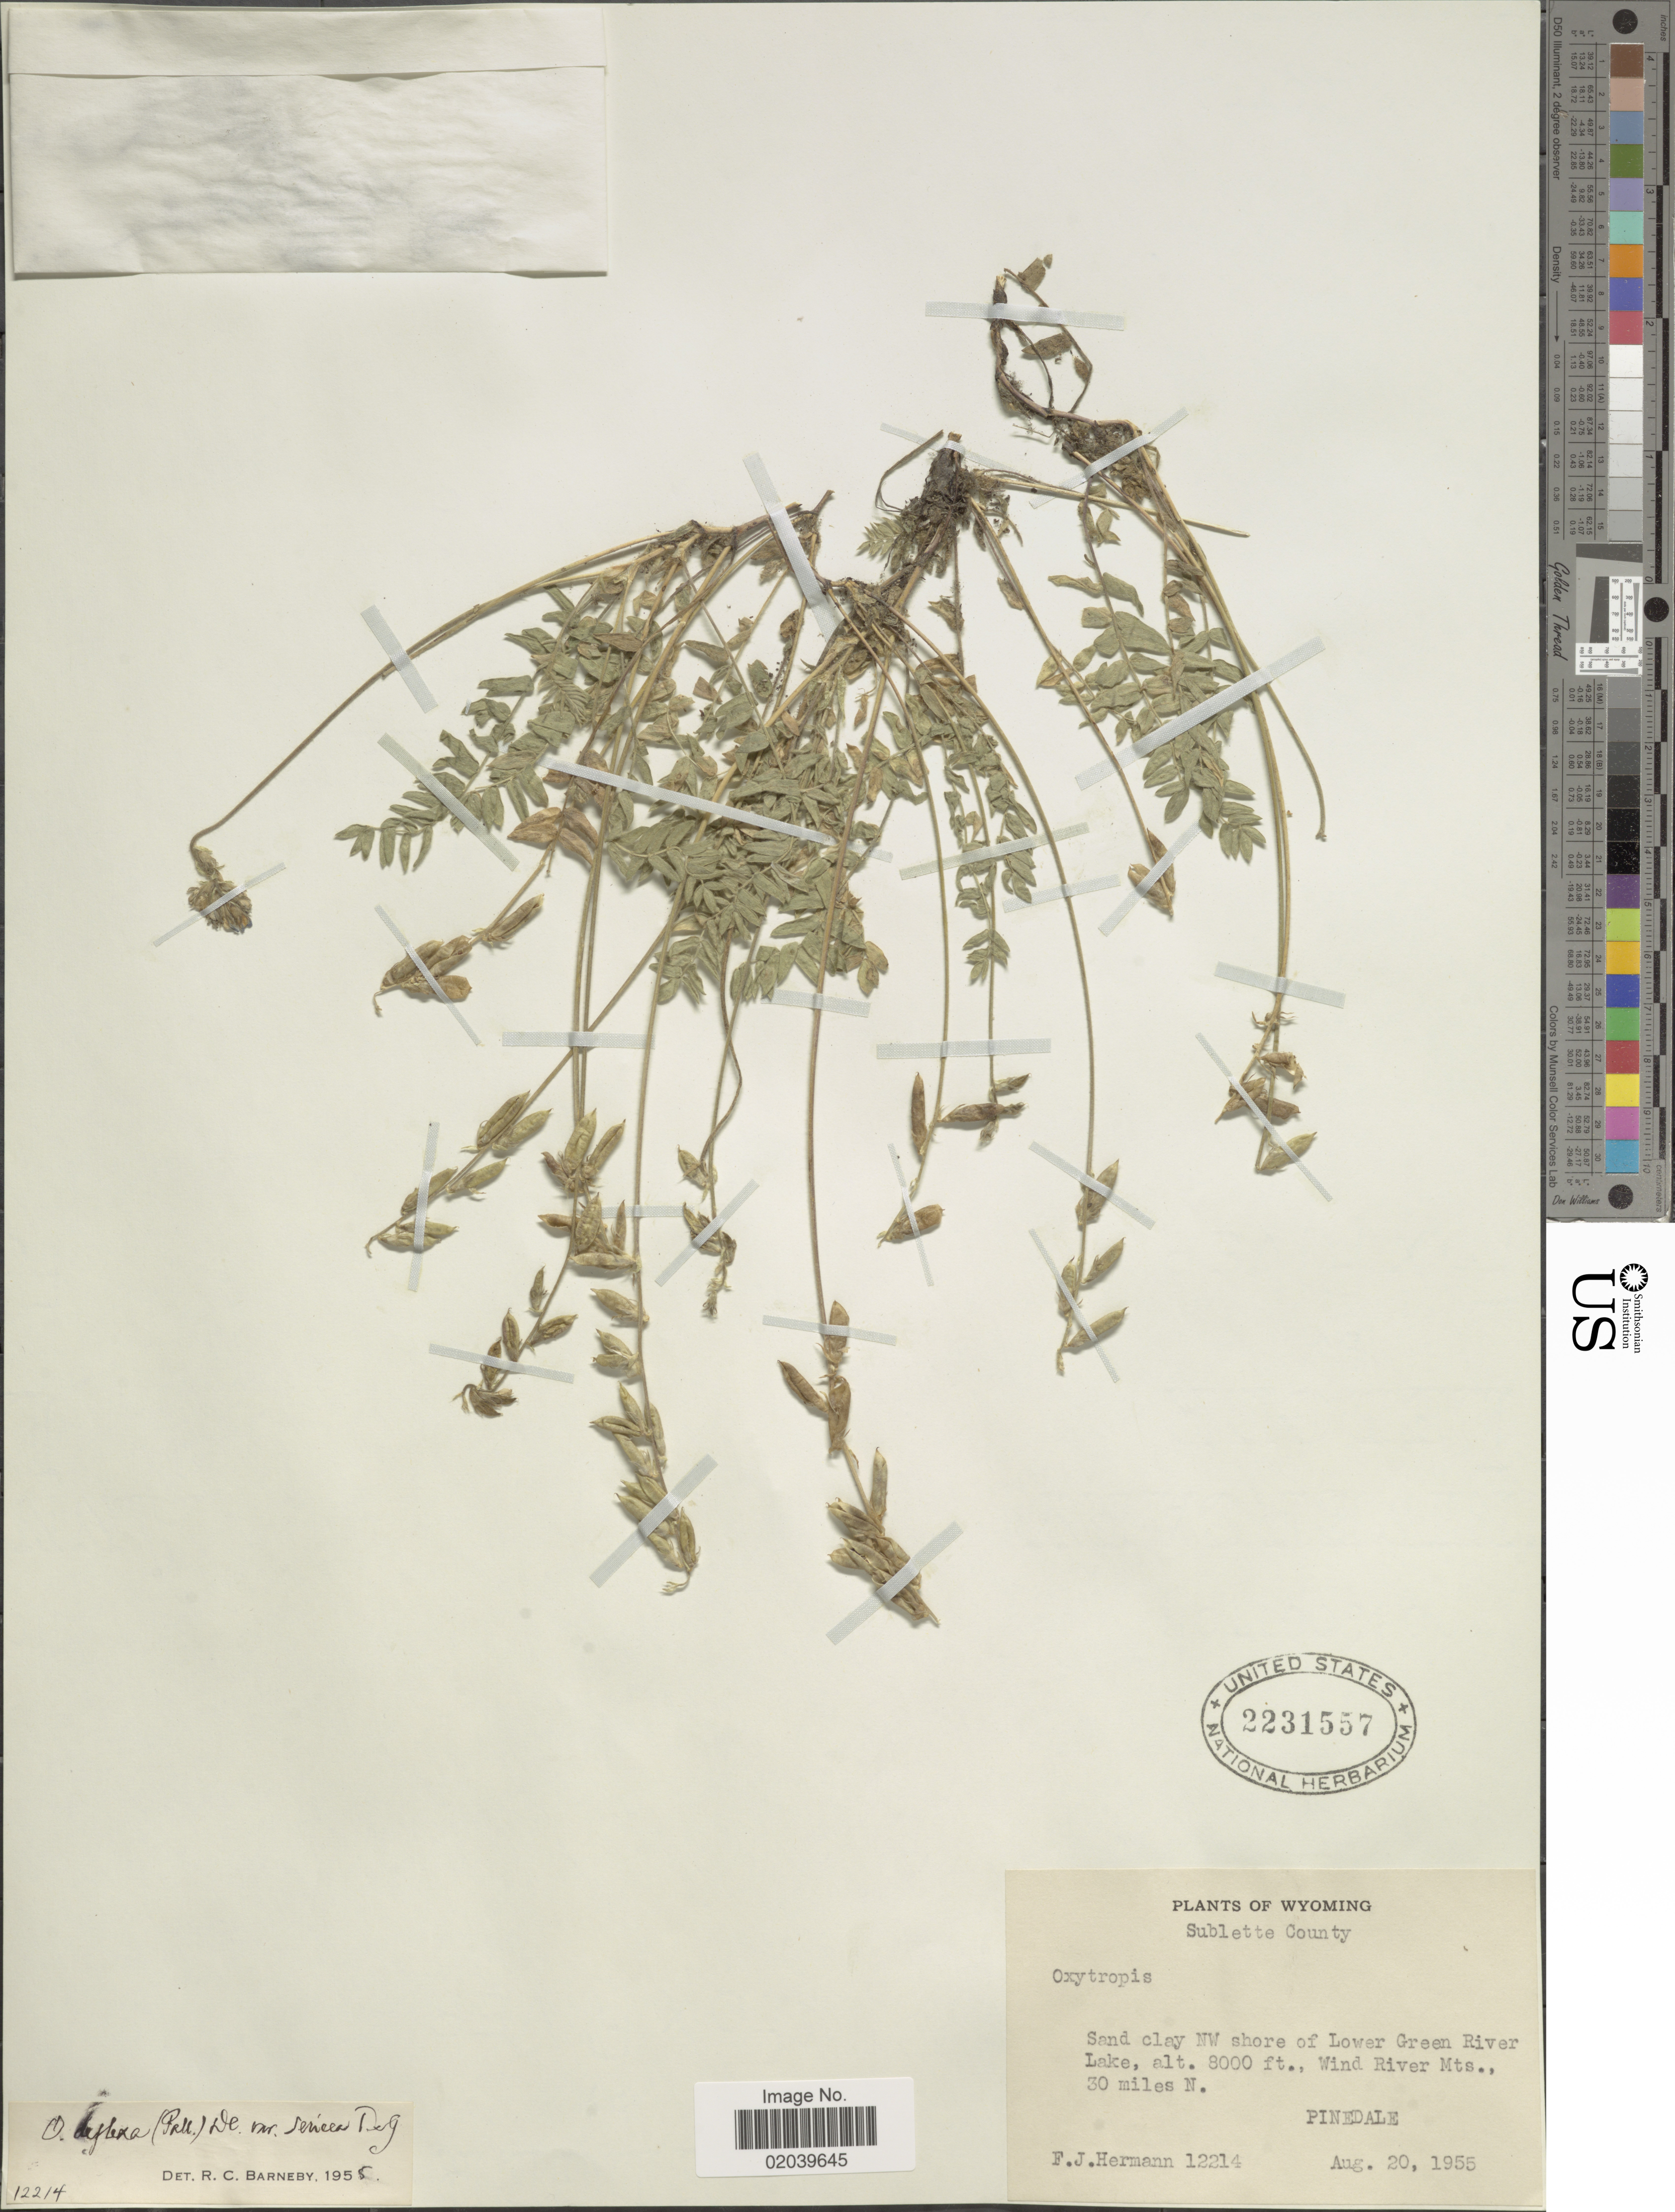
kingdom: Plantae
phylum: Tracheophyta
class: Magnoliopsida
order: Fabales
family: Fabaceae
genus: Oxytropis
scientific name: Oxytropis deflexa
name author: (Pall.) DC.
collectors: F. J. Hermann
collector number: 12214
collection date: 1955-08-20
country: United States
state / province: Wyoming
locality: Sand caly NW shore of Lower Green River Lake, Wind River Mts., 30 miles N, Pinedale. Sublette County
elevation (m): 2438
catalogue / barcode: US 2231557